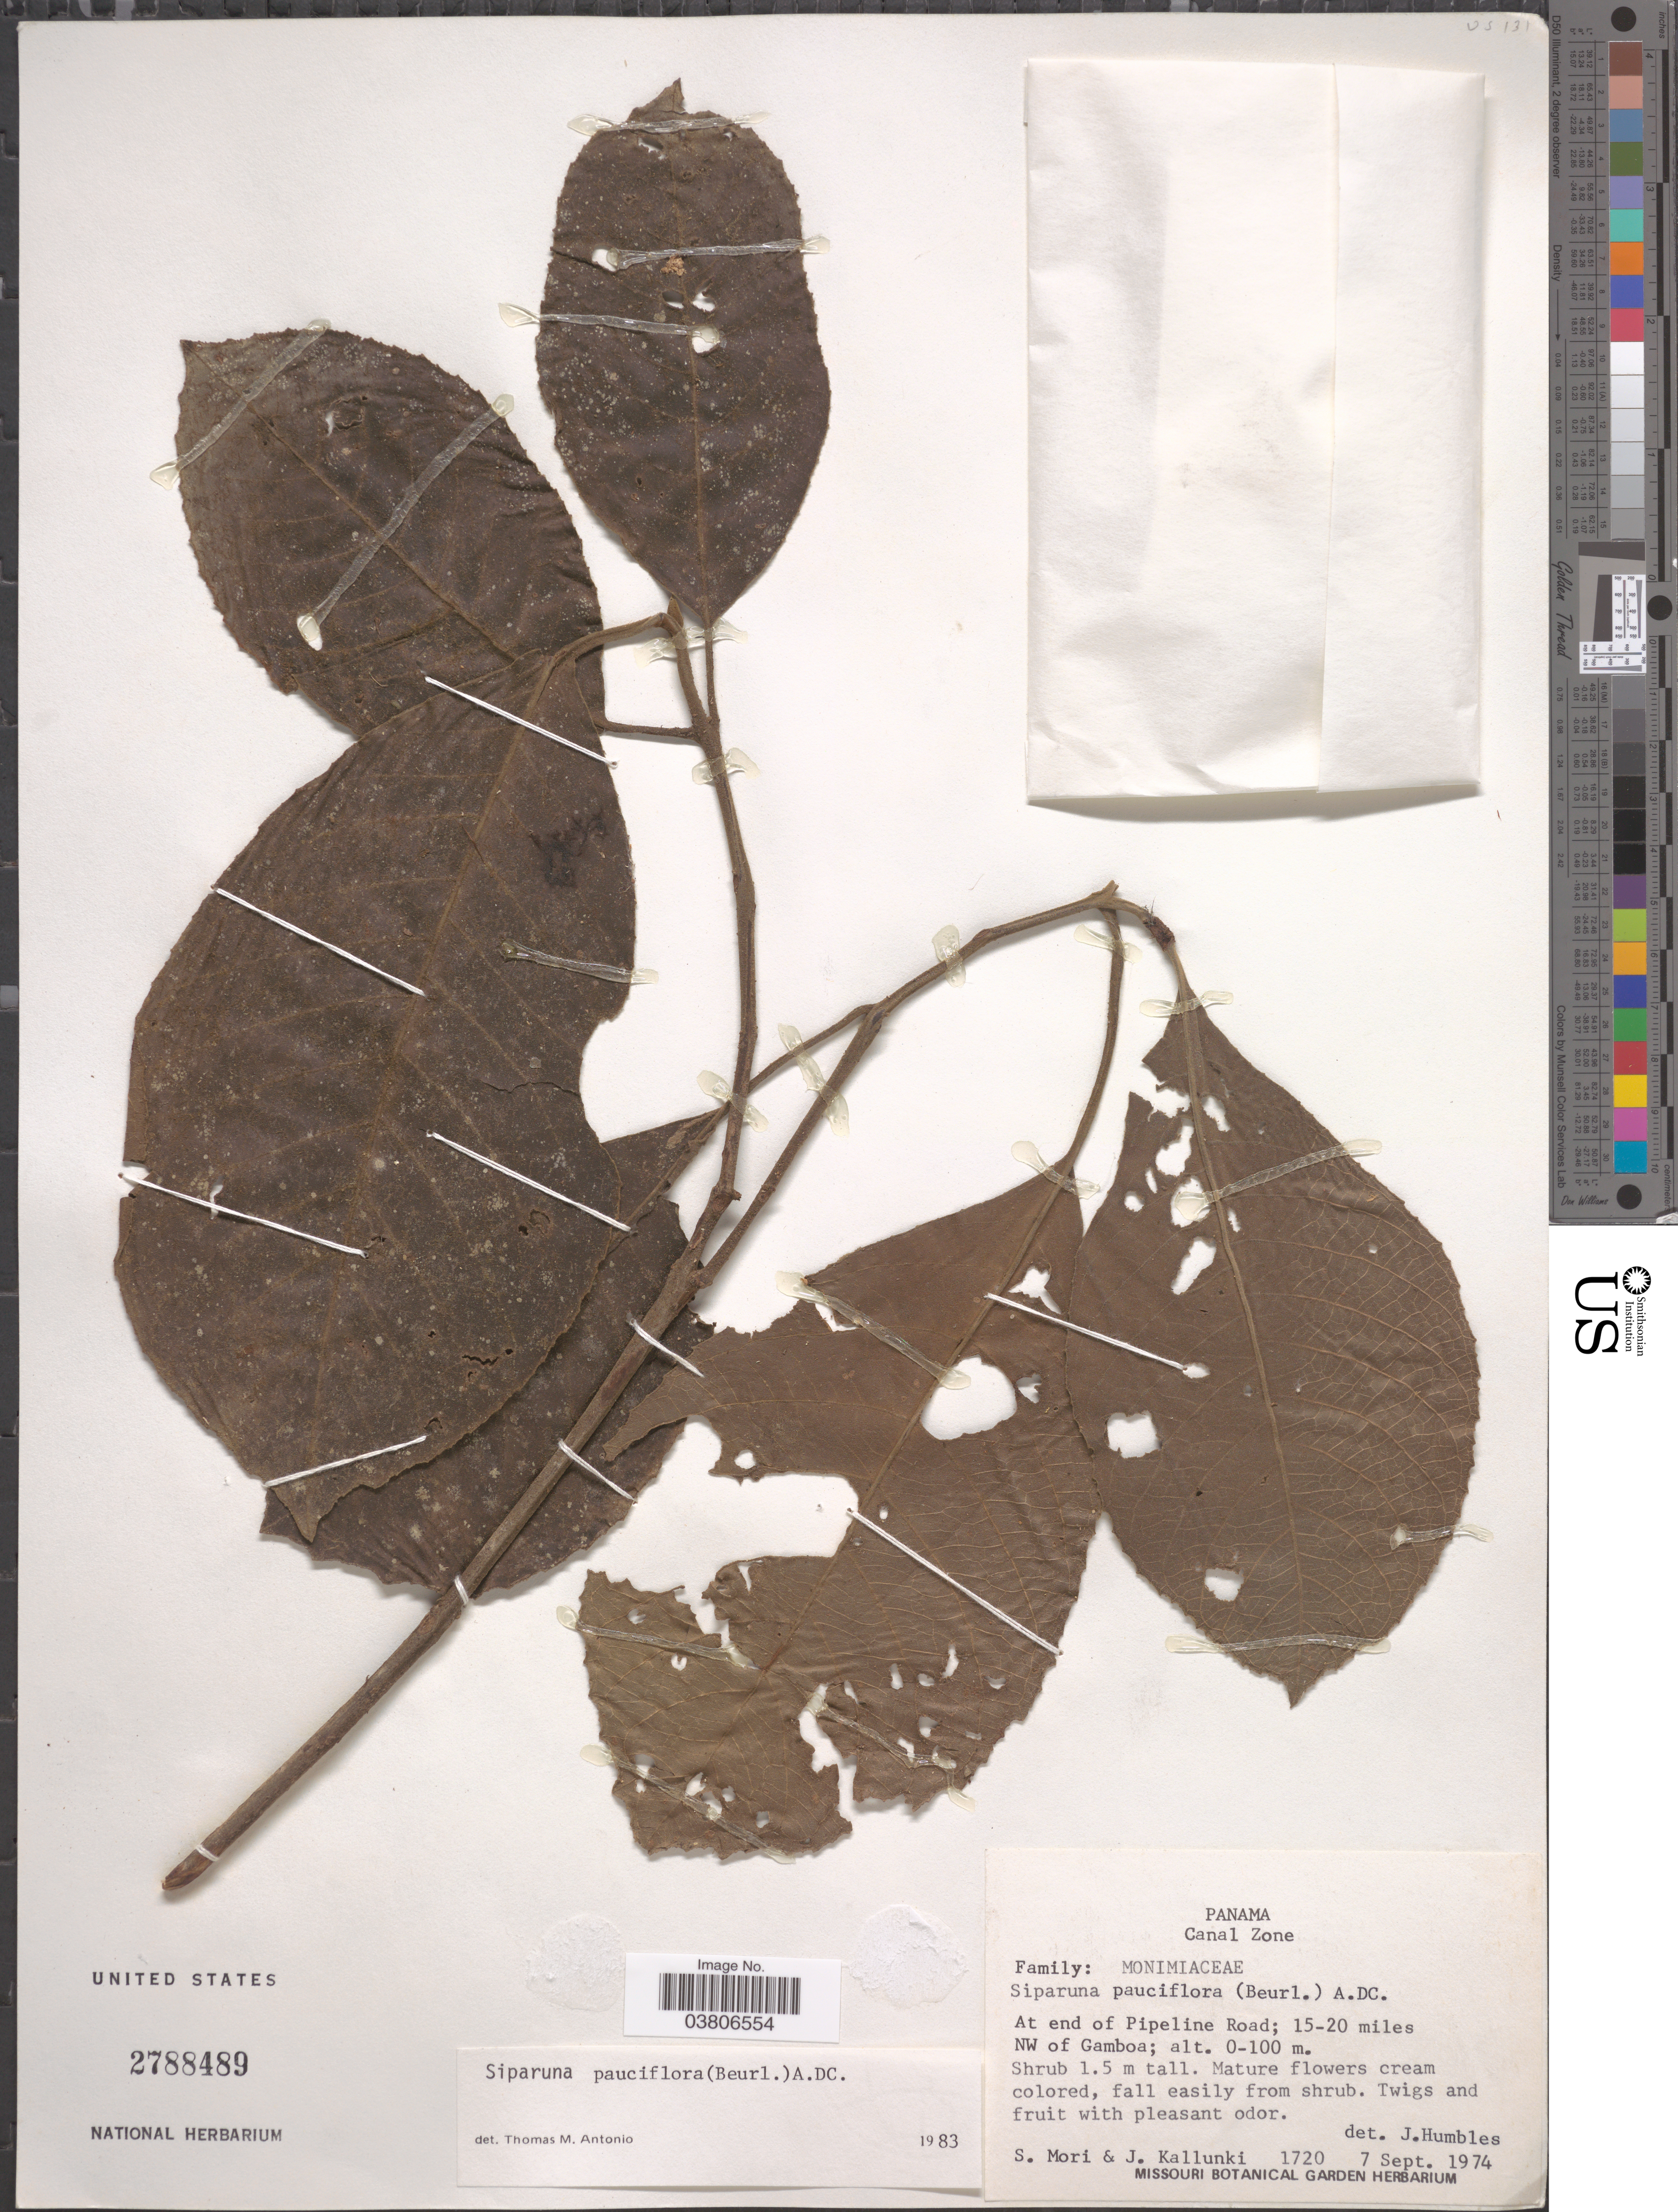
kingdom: Plantae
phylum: Tracheophyta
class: Magnoliopsida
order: Laurales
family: Siparunaceae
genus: Siparuna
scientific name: Siparuna pauciflora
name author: (Beurling) A. DC.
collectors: S. Mori & J. Kallunki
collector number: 1720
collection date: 1974-09-07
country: Panama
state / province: Colón / Panamá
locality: Canal Zone. At end of Pipeline Road; 15-20 miles NW of Gamboa.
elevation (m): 0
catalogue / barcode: US 2788489